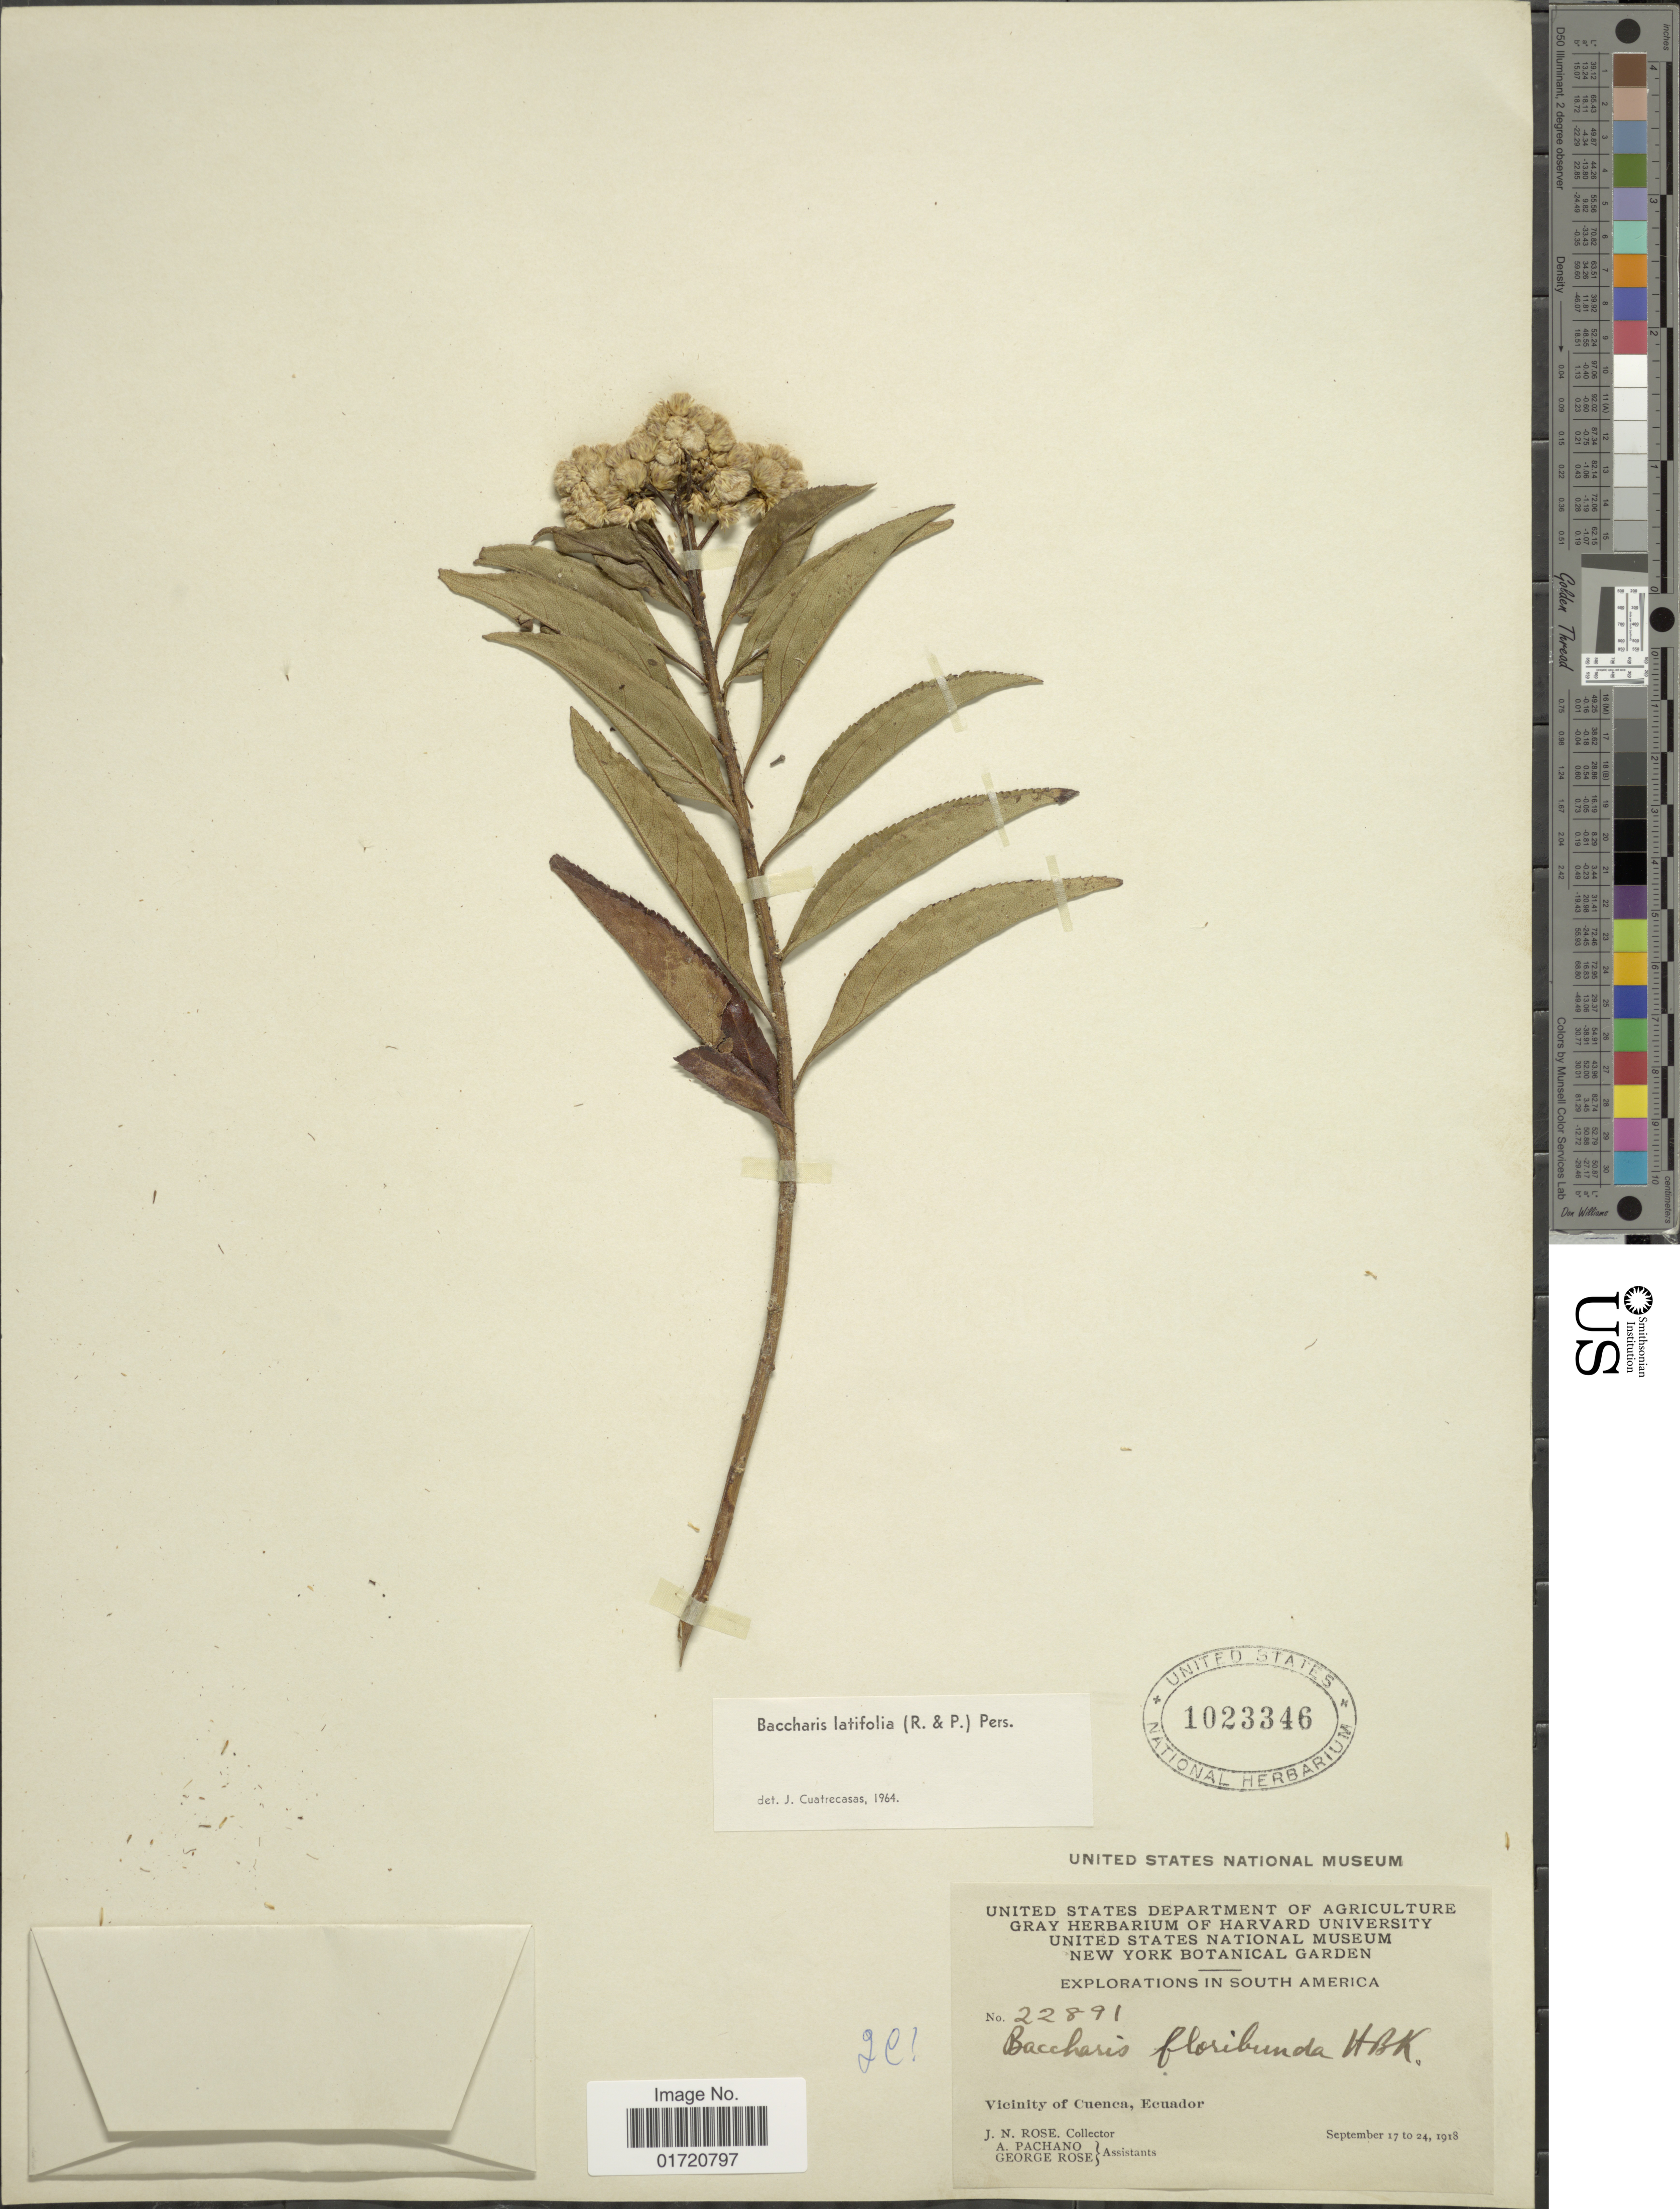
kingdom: Plantae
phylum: Tracheophyta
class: Magnoliopsida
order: Asterales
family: Asteraceae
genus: Baccharis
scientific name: Baccharis latifolia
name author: (Ruiz & Pav.) Pers.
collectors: J. N. Rose, A. Pachano & G. Rose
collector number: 22891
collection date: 1918-09-17/1918-09-24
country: Ecuador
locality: South America, Vicinity of Cuenca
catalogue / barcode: US 1023346